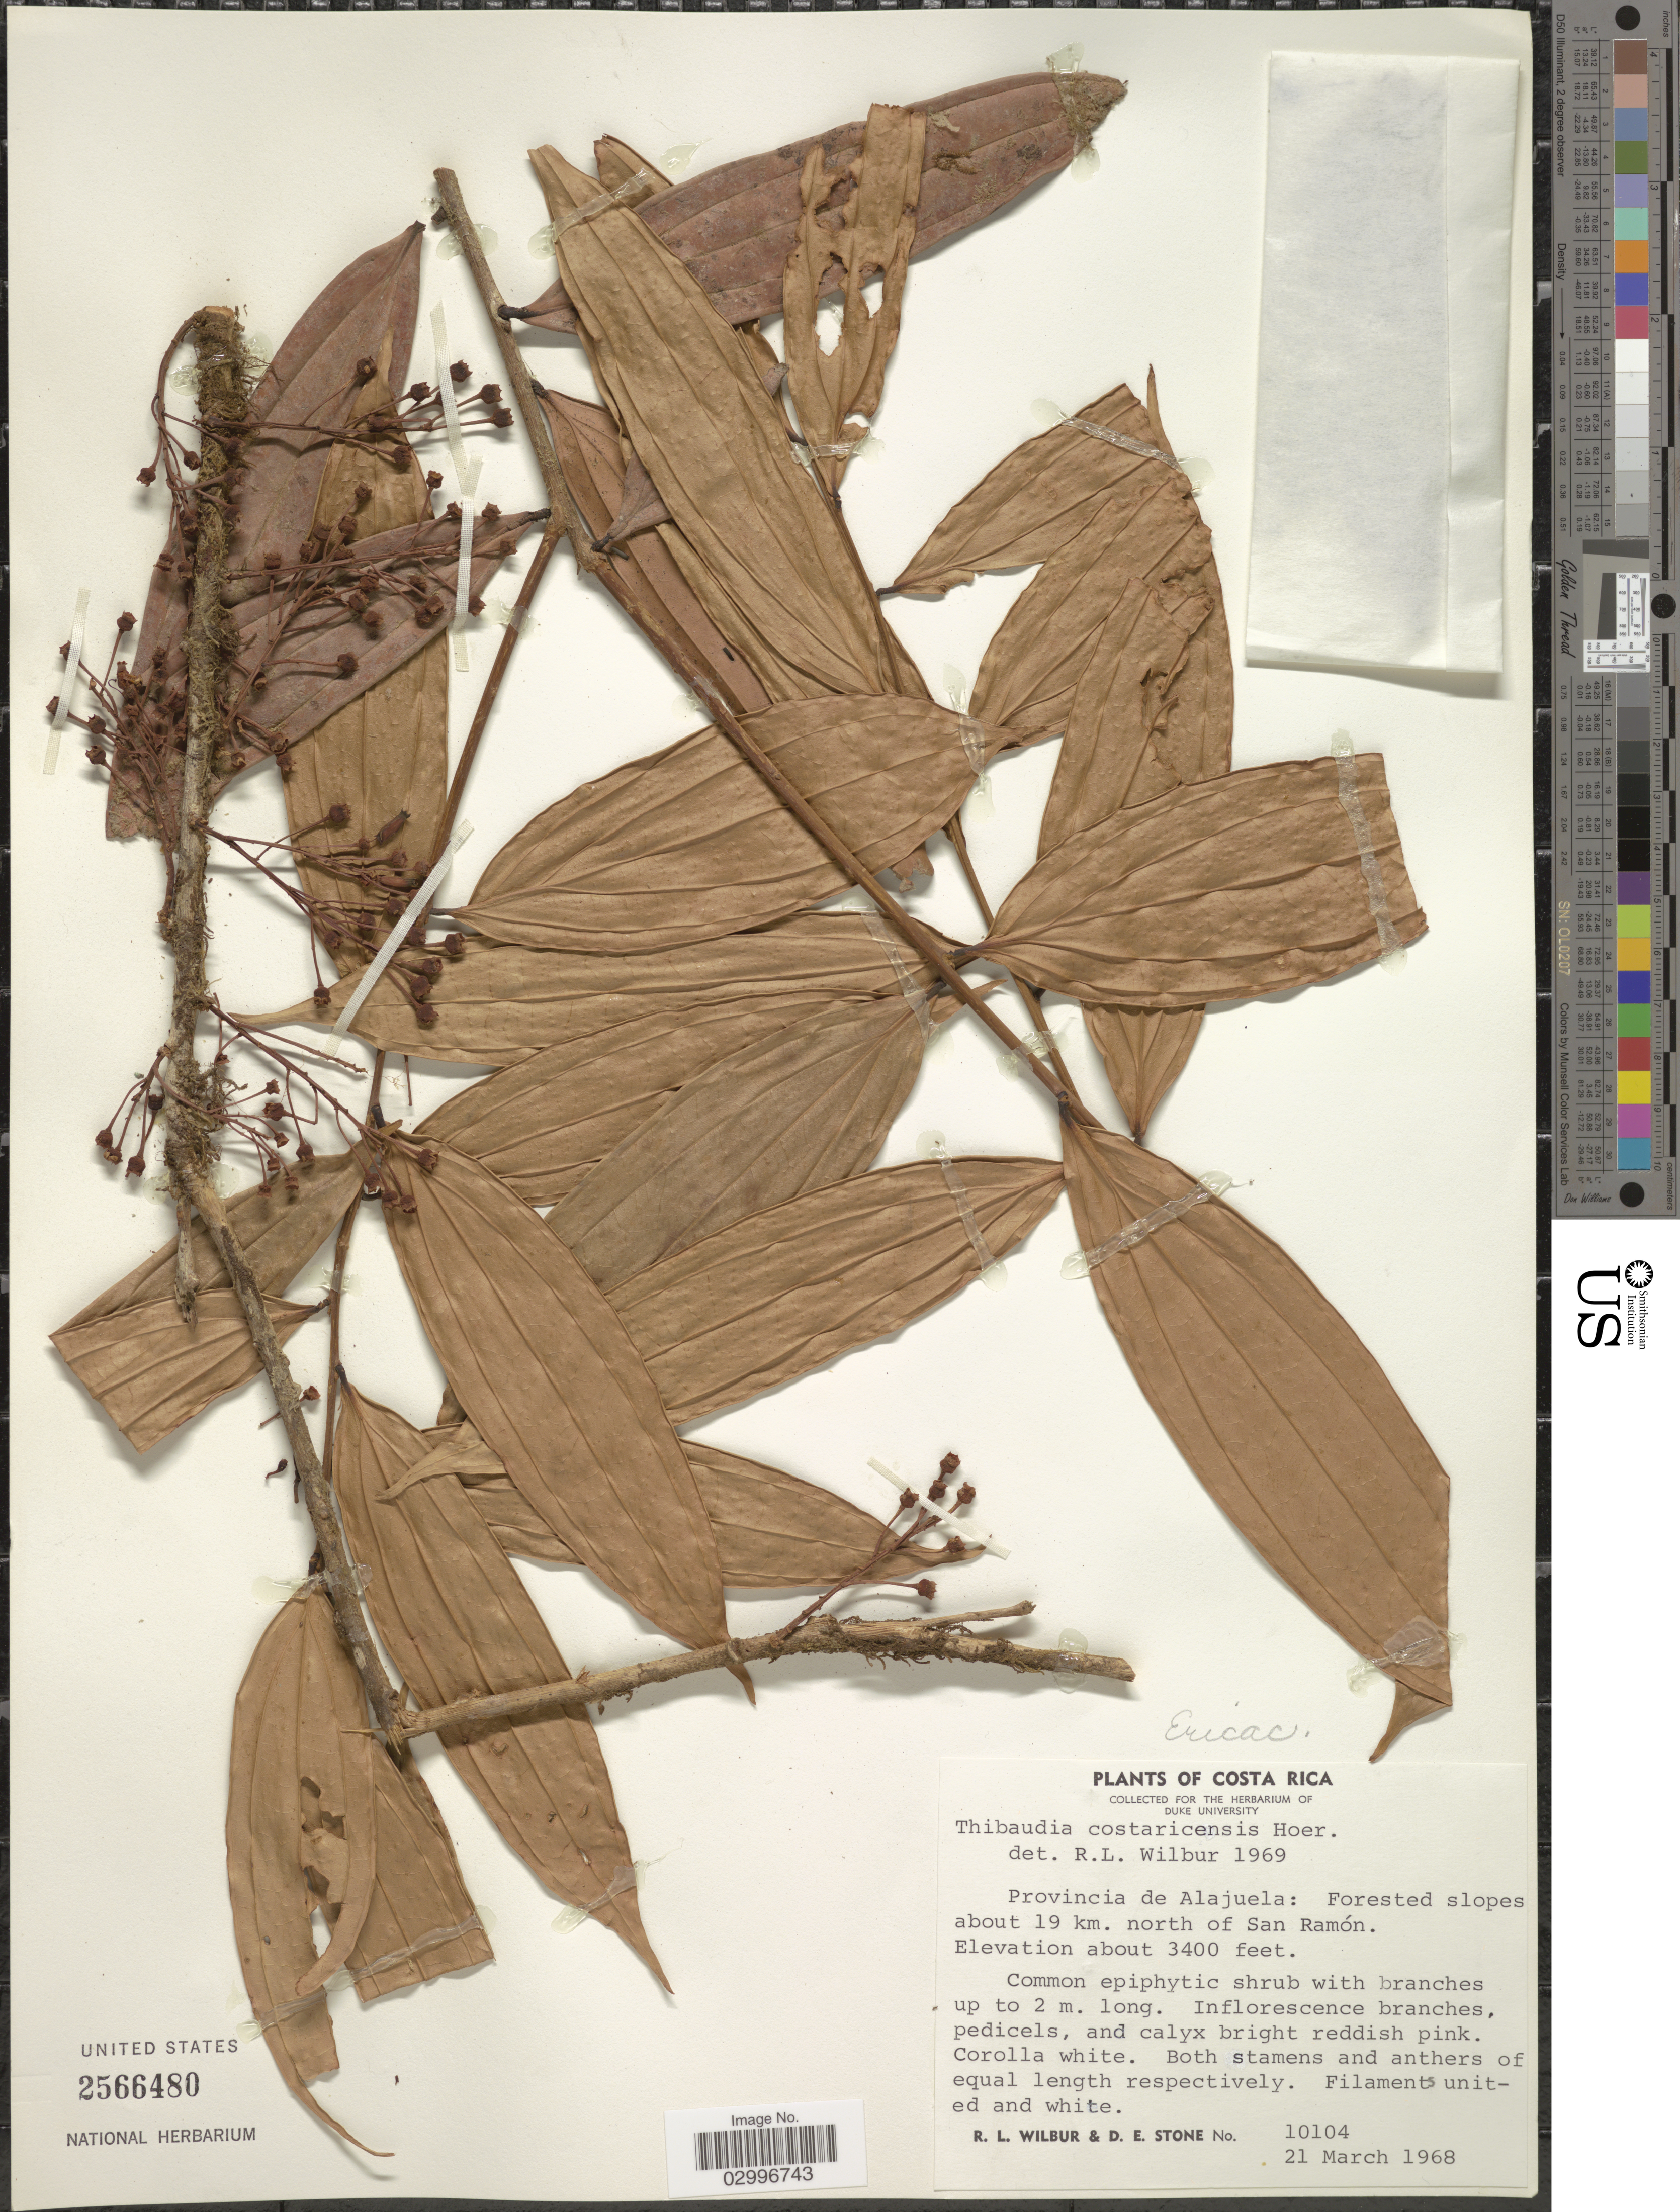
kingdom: Plantae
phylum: Tracheophyta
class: Magnoliopsida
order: Ericales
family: Ericaceae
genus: Thibaudia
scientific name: Thibaudia costaricensis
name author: Hoerold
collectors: R. L. Wilbur & D. E. Stone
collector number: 10104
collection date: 1968-03-21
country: Costa Rica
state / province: Alajuela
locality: Forested slopes about 19 km. north of San Ramón.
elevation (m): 1036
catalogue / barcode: US 2566480